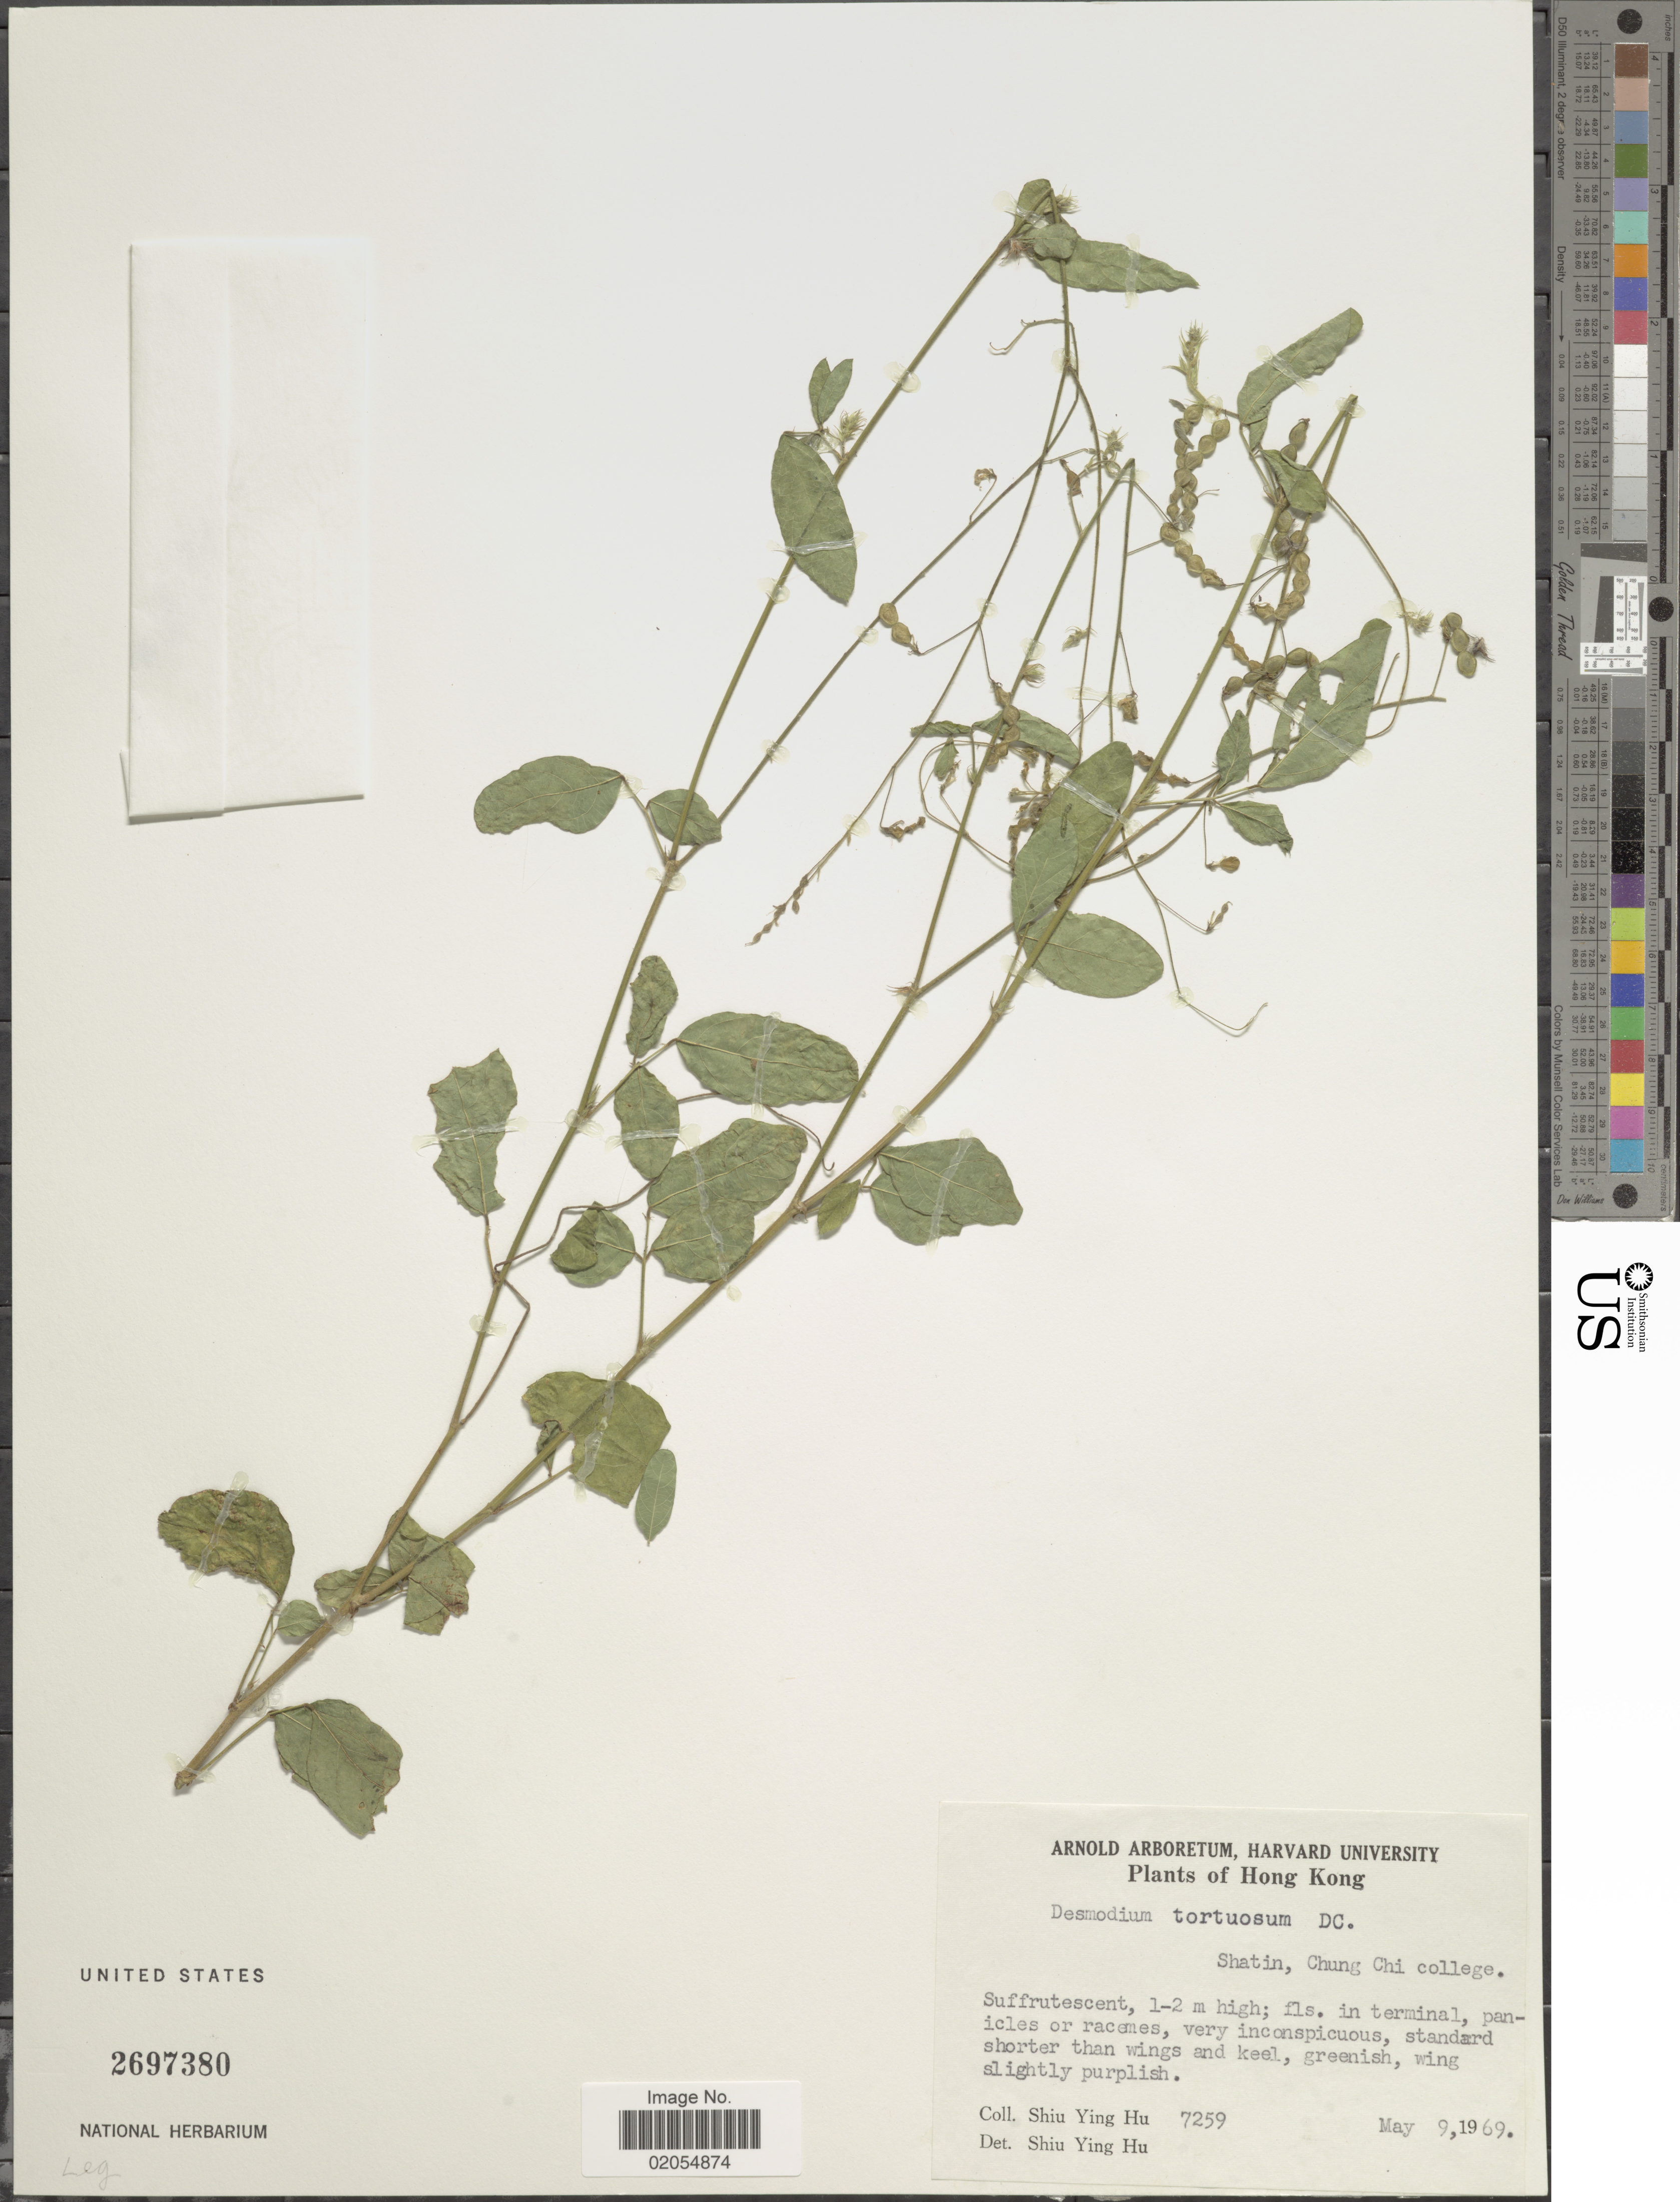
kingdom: Plantae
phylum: Tracheophyta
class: Magnoliopsida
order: Fabales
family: Fabaceae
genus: Desmodium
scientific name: Desmodium tortuosum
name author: (Sw.) DC.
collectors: S. Y. Hu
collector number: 7259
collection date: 1969-05-09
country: China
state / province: Hong Kong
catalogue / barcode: US 2697380